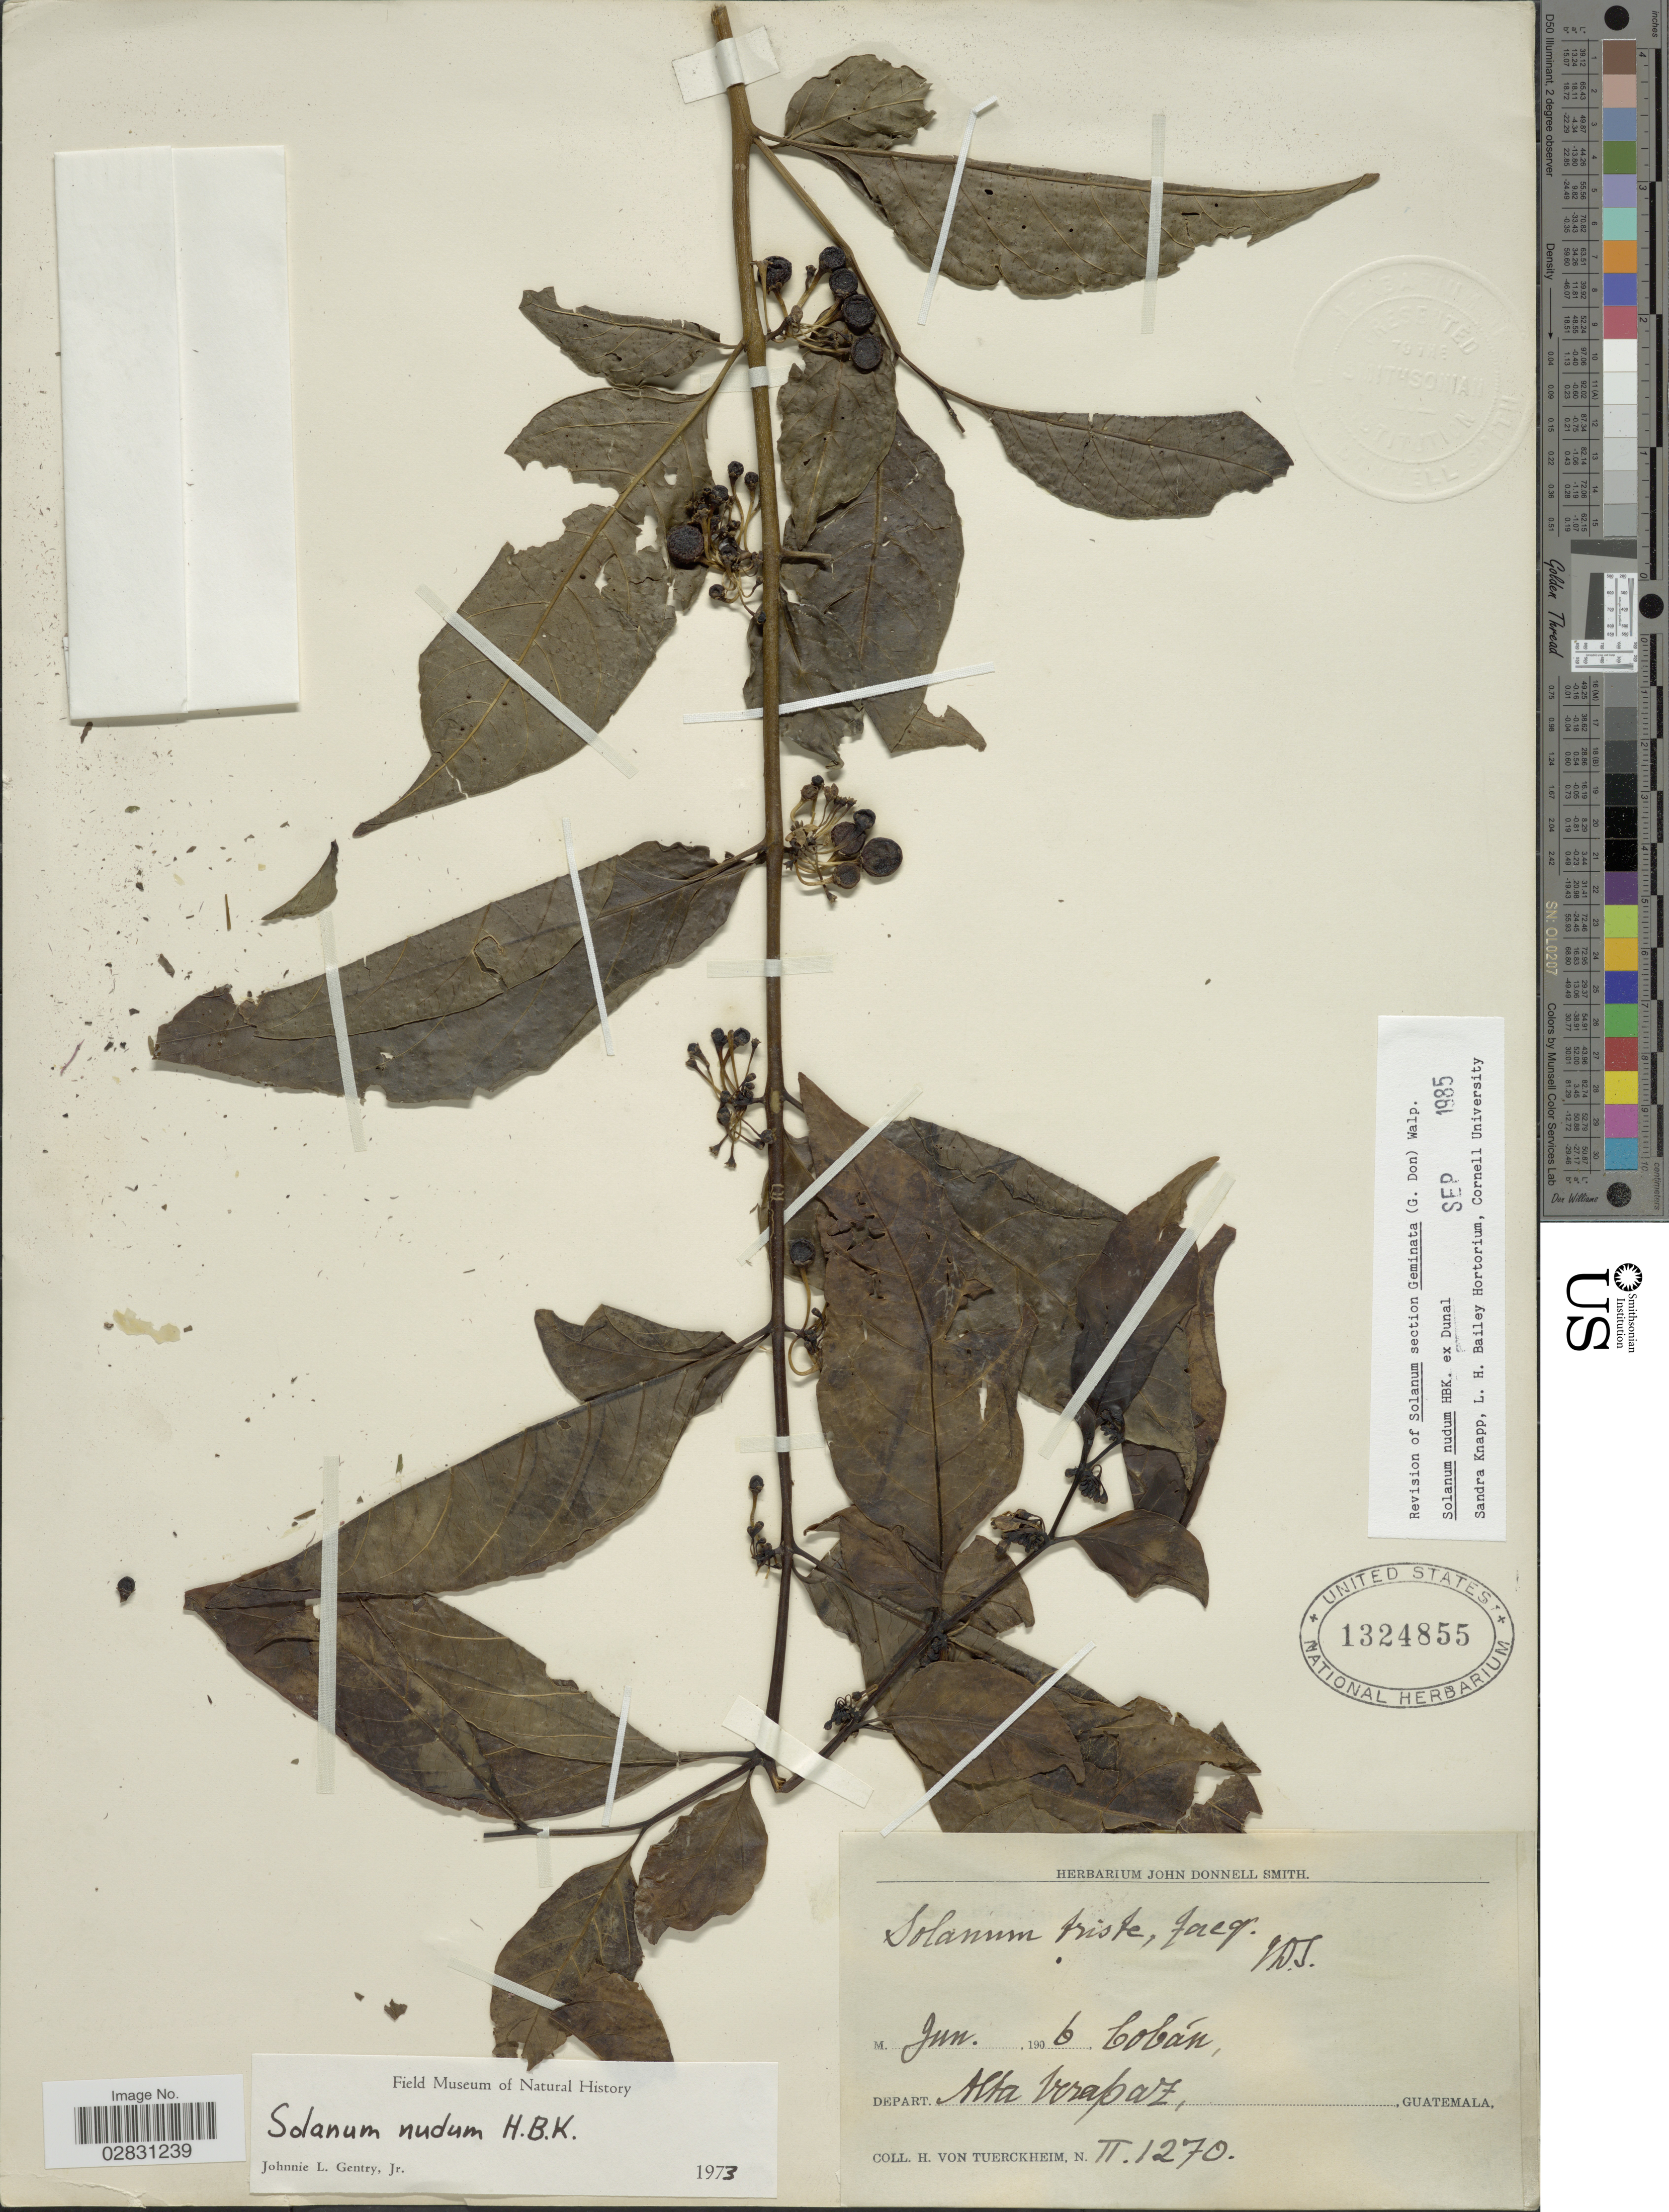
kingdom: Plantae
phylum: Tracheophyta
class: Magnoliopsida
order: Solanales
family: Solanaceae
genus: Solanum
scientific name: Solanum nudum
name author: Humb. & Bonpl. ex Dunal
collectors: H. von Türckheim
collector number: II1270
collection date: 1906-06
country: Guatemala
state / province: Alta Verapaz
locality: Cobán. Depart. Alta Verapaz.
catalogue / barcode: US 1324855